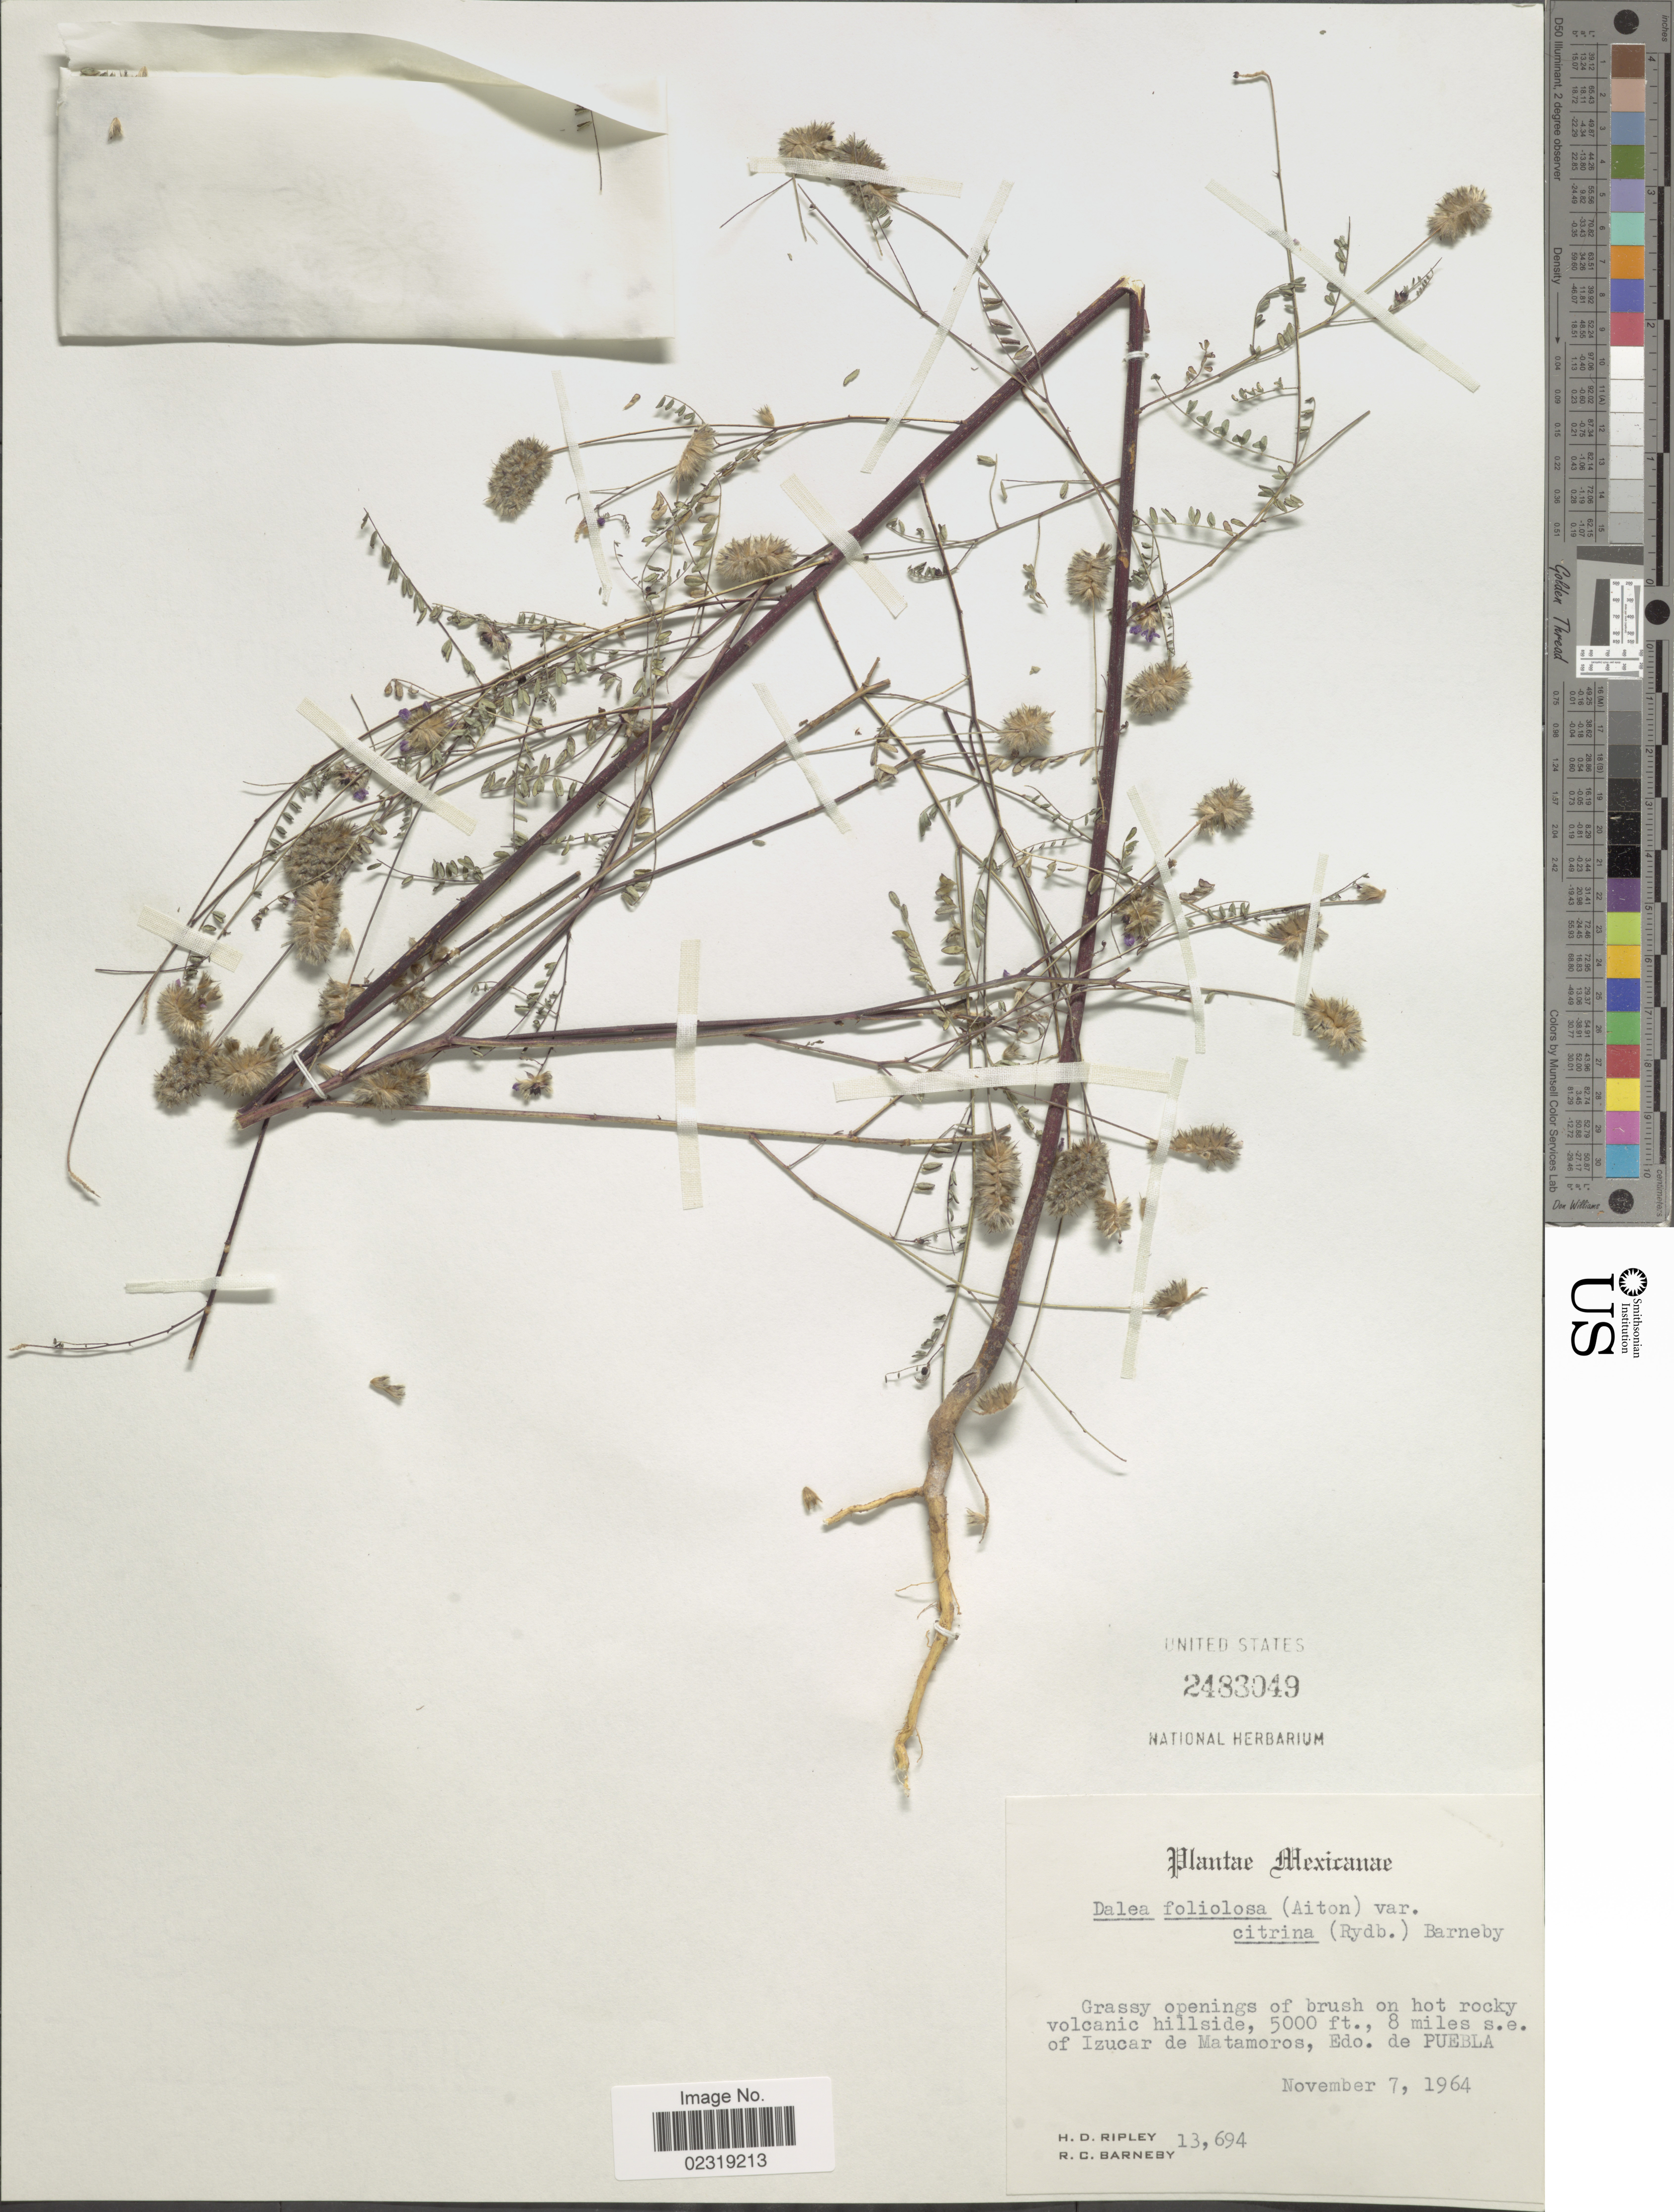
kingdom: Plantae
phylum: Tracheophyta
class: Magnoliopsida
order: Fabales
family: Fabaceae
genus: Dalea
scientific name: Dalea foliolosa var. citrina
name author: (Aiton) Barneby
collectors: H. Ripley & R. C. Barneby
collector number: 13694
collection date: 1964-11-07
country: Mexico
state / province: Puebla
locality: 8 miles s.e. of Izucar de Matamoros, Edo. de Puebla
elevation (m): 1524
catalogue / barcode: US 2483049